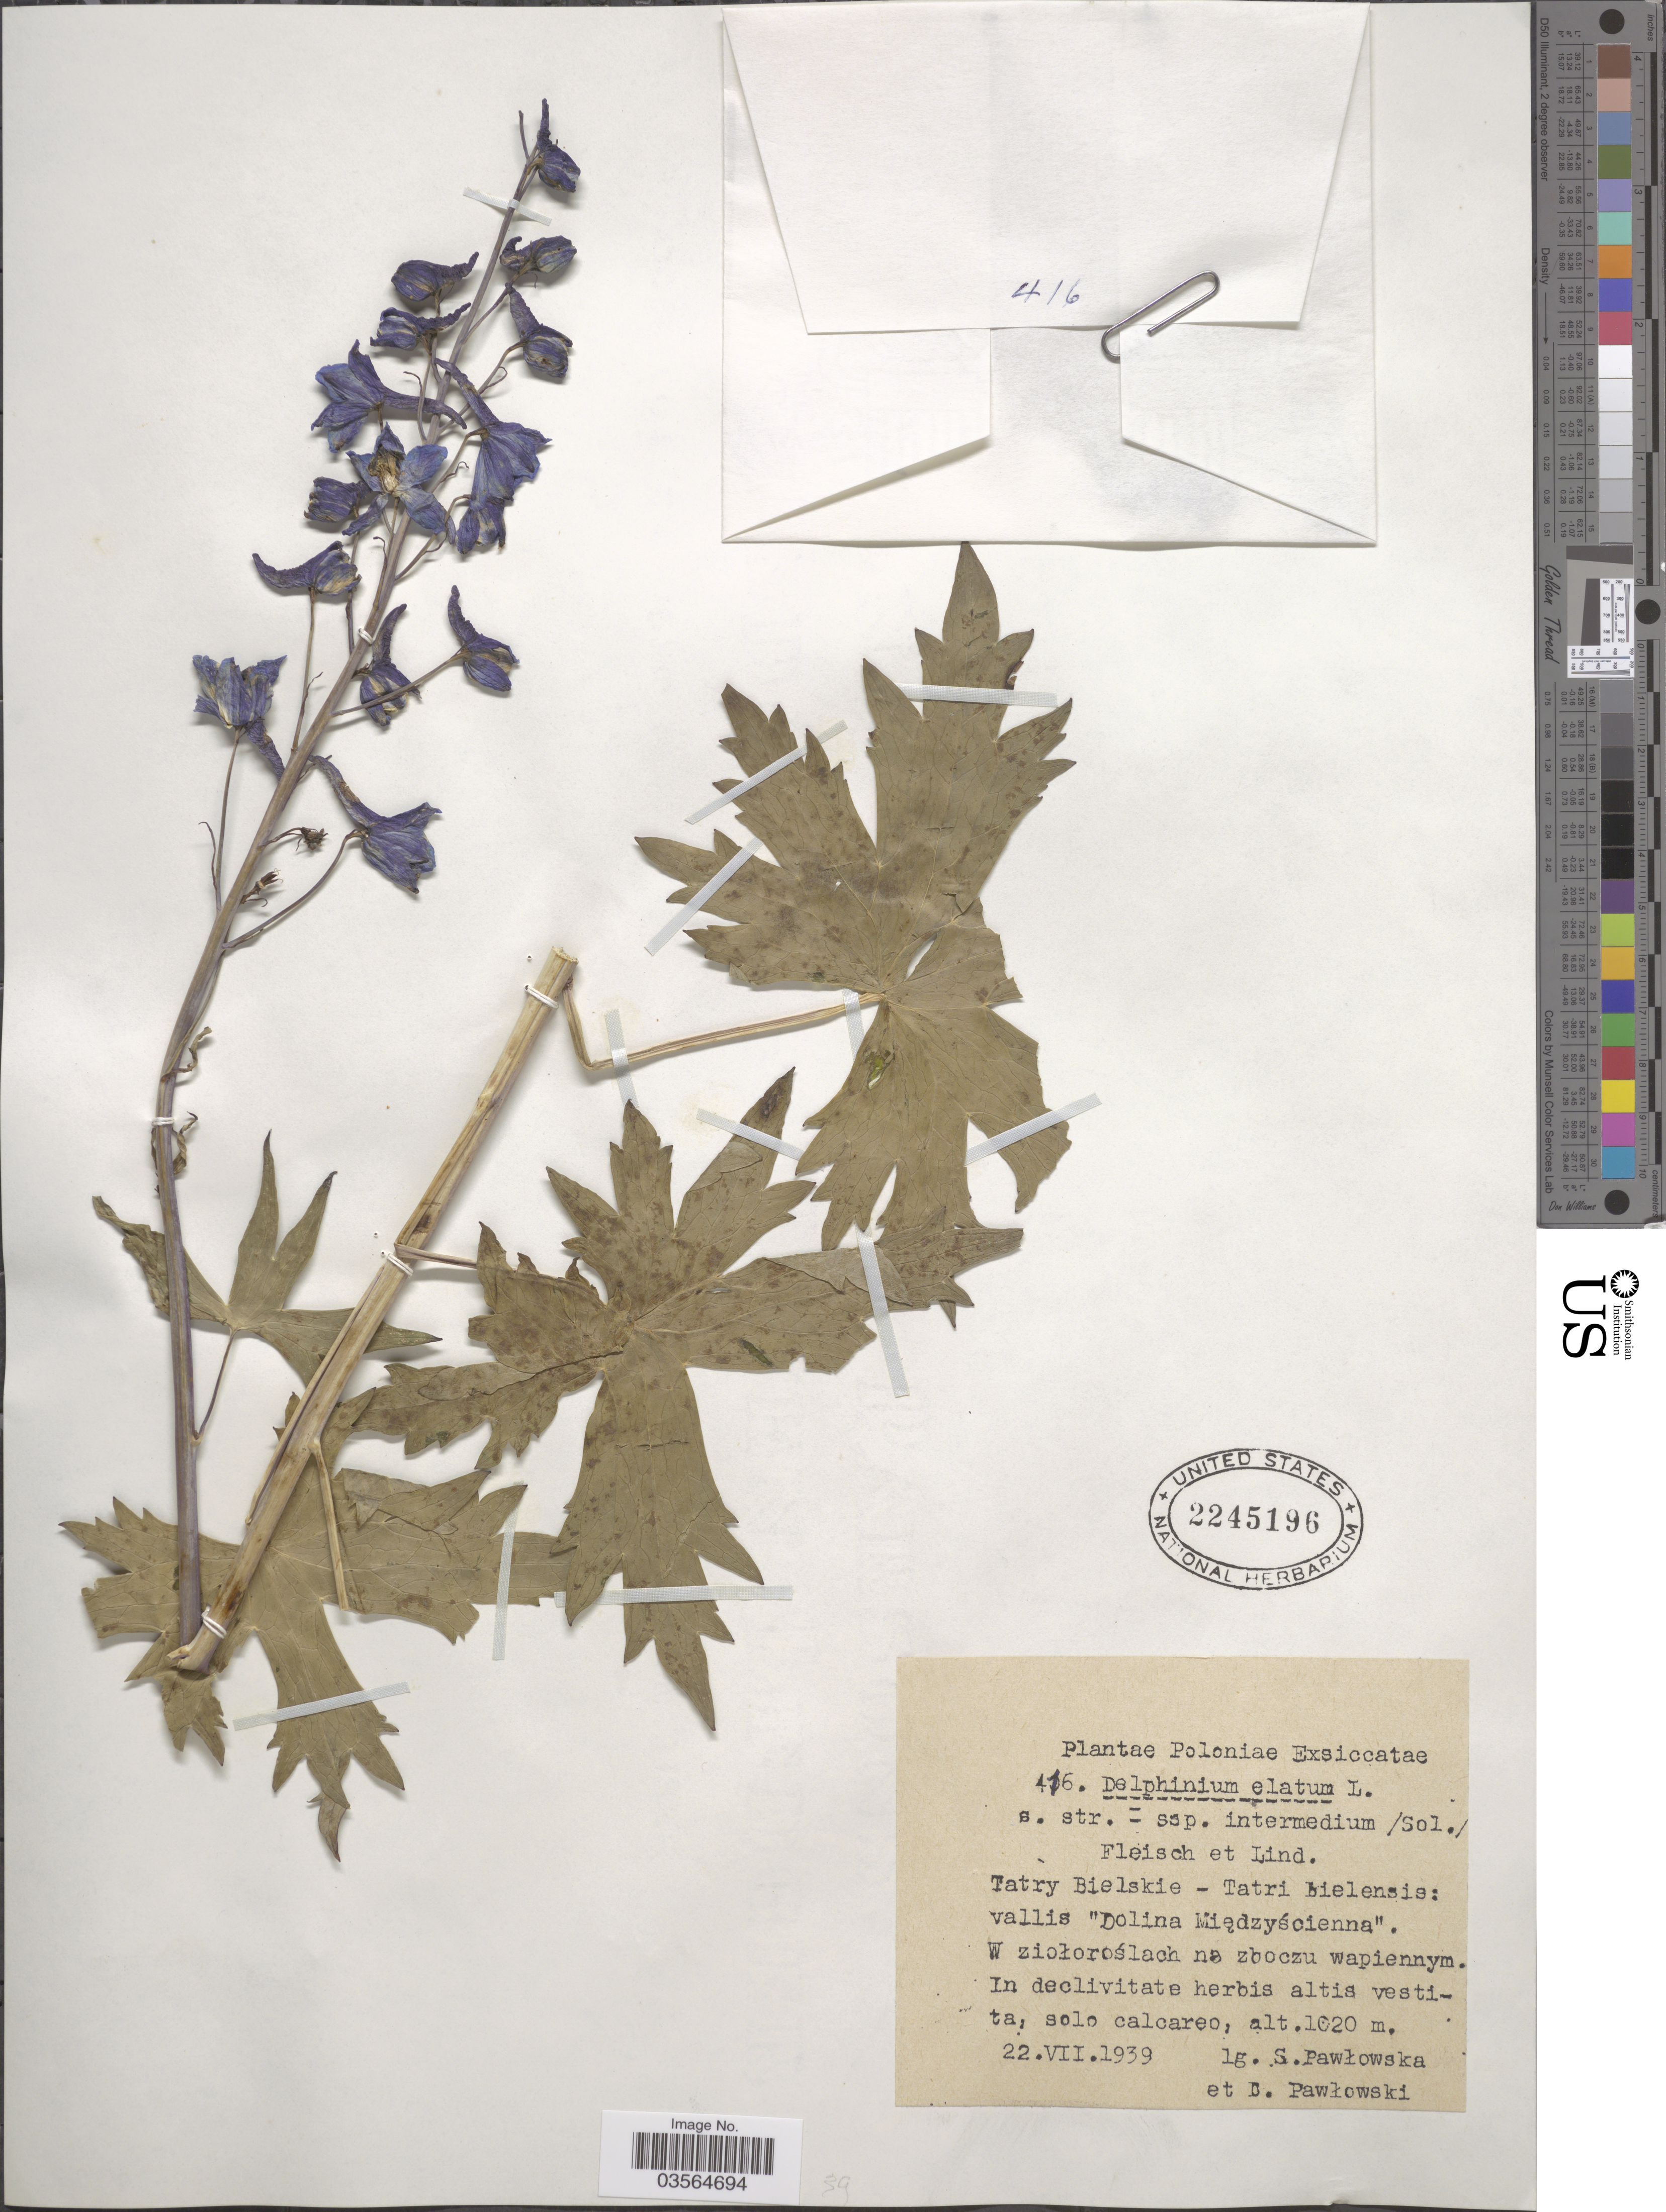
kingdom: Plantae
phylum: Tracheophyta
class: Magnoliopsida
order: Ranunculales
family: Ranunculaceae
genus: Delphinium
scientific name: Delphinium elatum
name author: L.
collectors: S. Pawlowska & B. Pawlowski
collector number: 416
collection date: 1939-07-22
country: Poland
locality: Poloniae. Tatry Bielskie - Tatri Bielensis: vallis "Dolina Międzyścienna".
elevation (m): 1020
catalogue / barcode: US 2245196